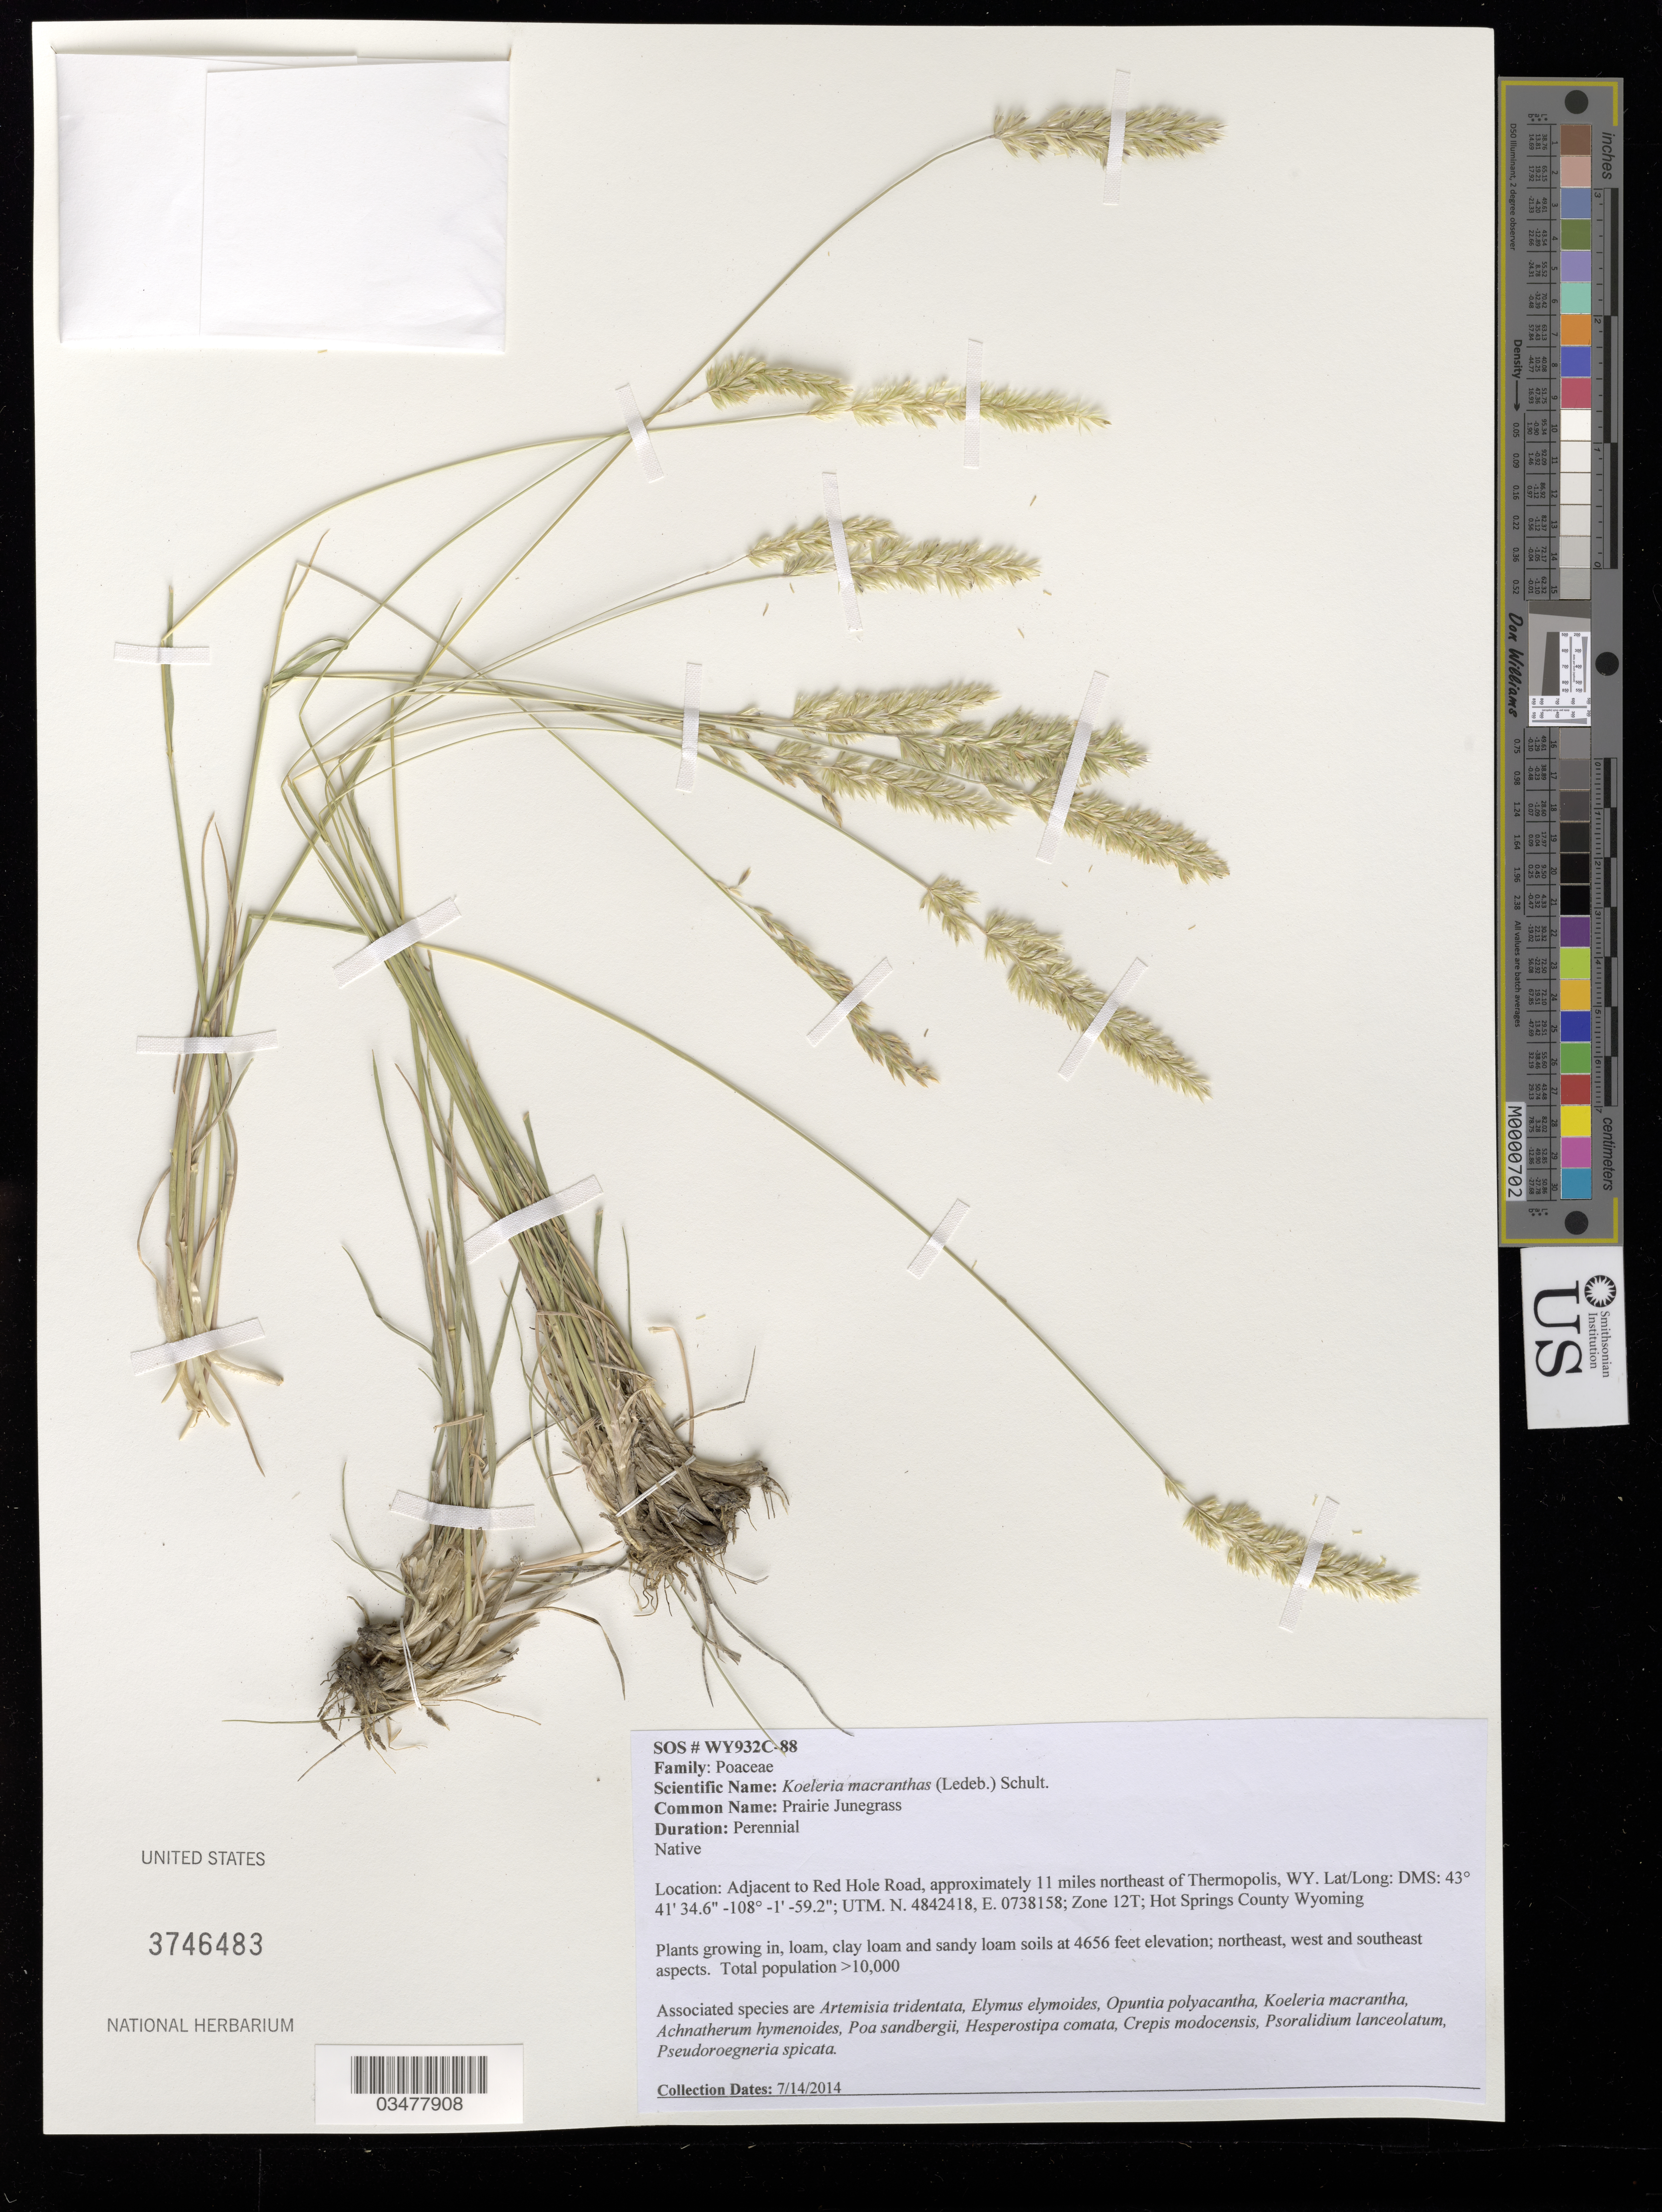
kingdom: Plantae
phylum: Tracheophyta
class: Liliopsida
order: Poales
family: Poaceae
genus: Koeleria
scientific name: Koeleria macrantha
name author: (Ledeb.) Schult.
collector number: WY932C-88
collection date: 2014-07-14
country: United States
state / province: Wyoming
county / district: Hot Springs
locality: Adjacent to Red Hole Road, 11 mi. NE of Thermopolis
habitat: Clay loam, loam and sandy loam soils. With Artemisia tridentata, Elymus elymoides, Poa sandbergii, etc.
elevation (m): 1419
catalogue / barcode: US 3746483